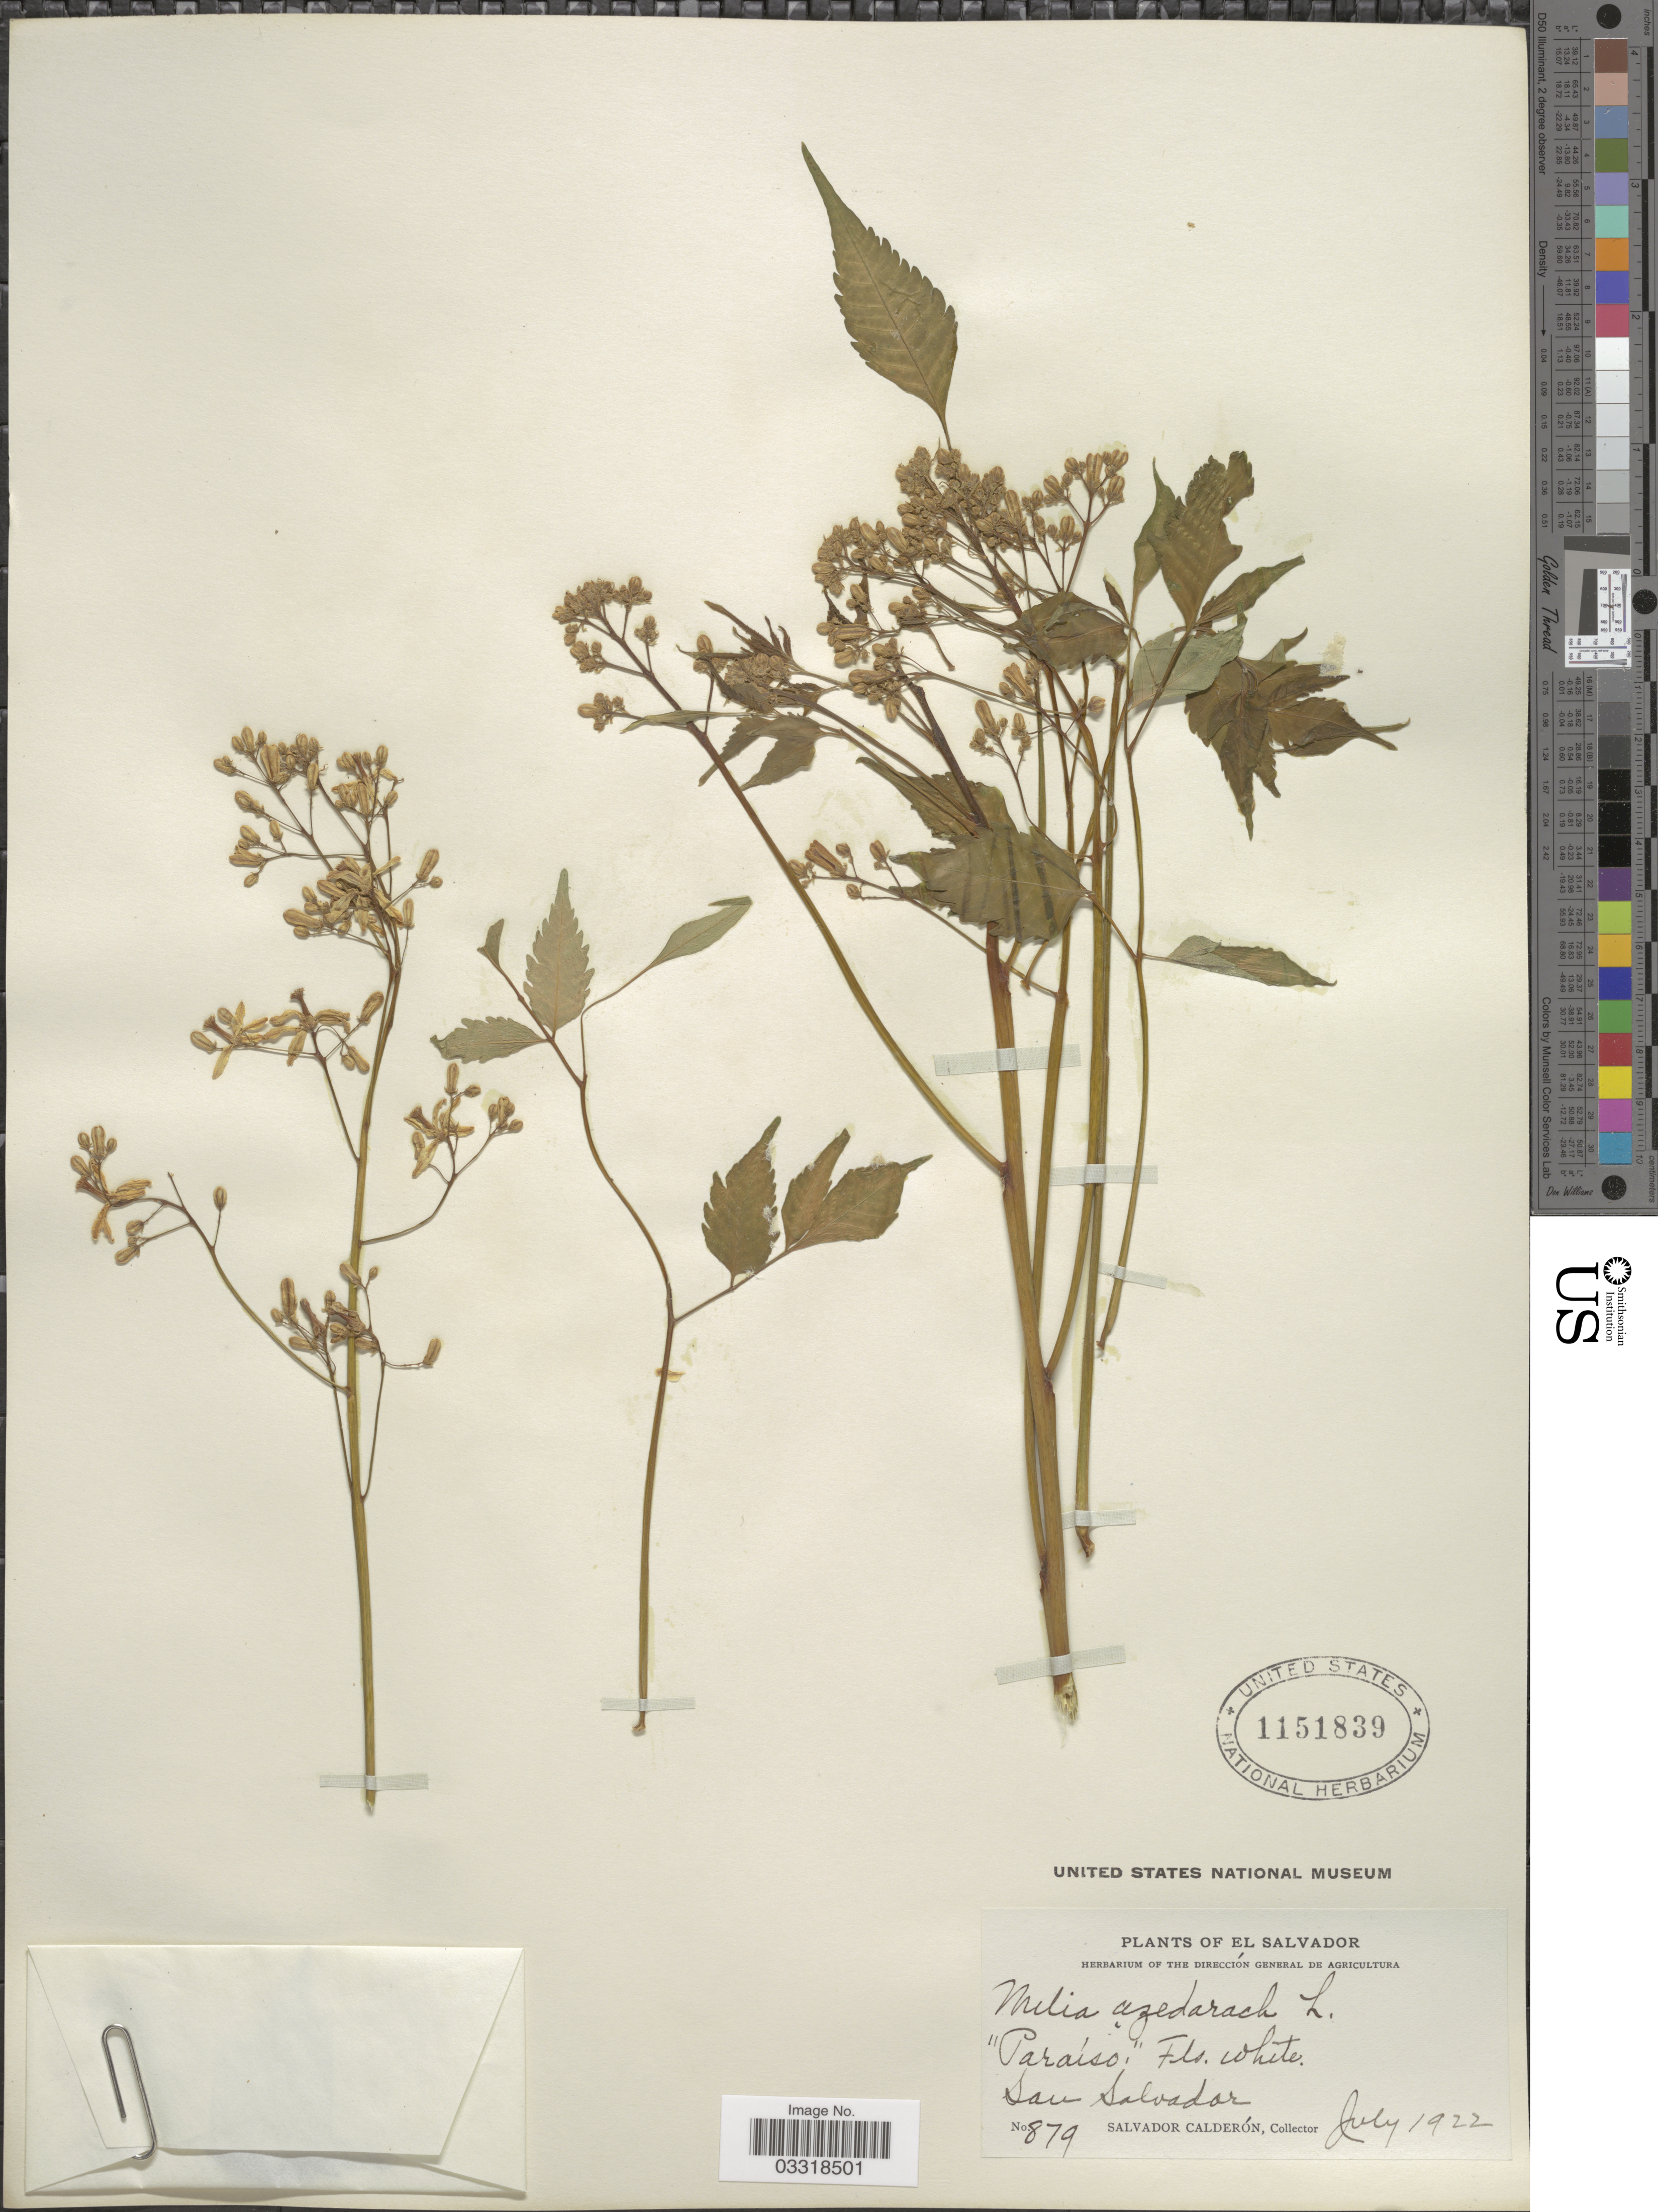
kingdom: Plantae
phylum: Tracheophyta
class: Magnoliopsida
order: Sapindales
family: Meliaceae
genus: Melia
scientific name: Melia azedarach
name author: L.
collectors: S. Calderón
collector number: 879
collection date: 1922-07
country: El Salvador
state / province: San Salvador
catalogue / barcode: US 1151839